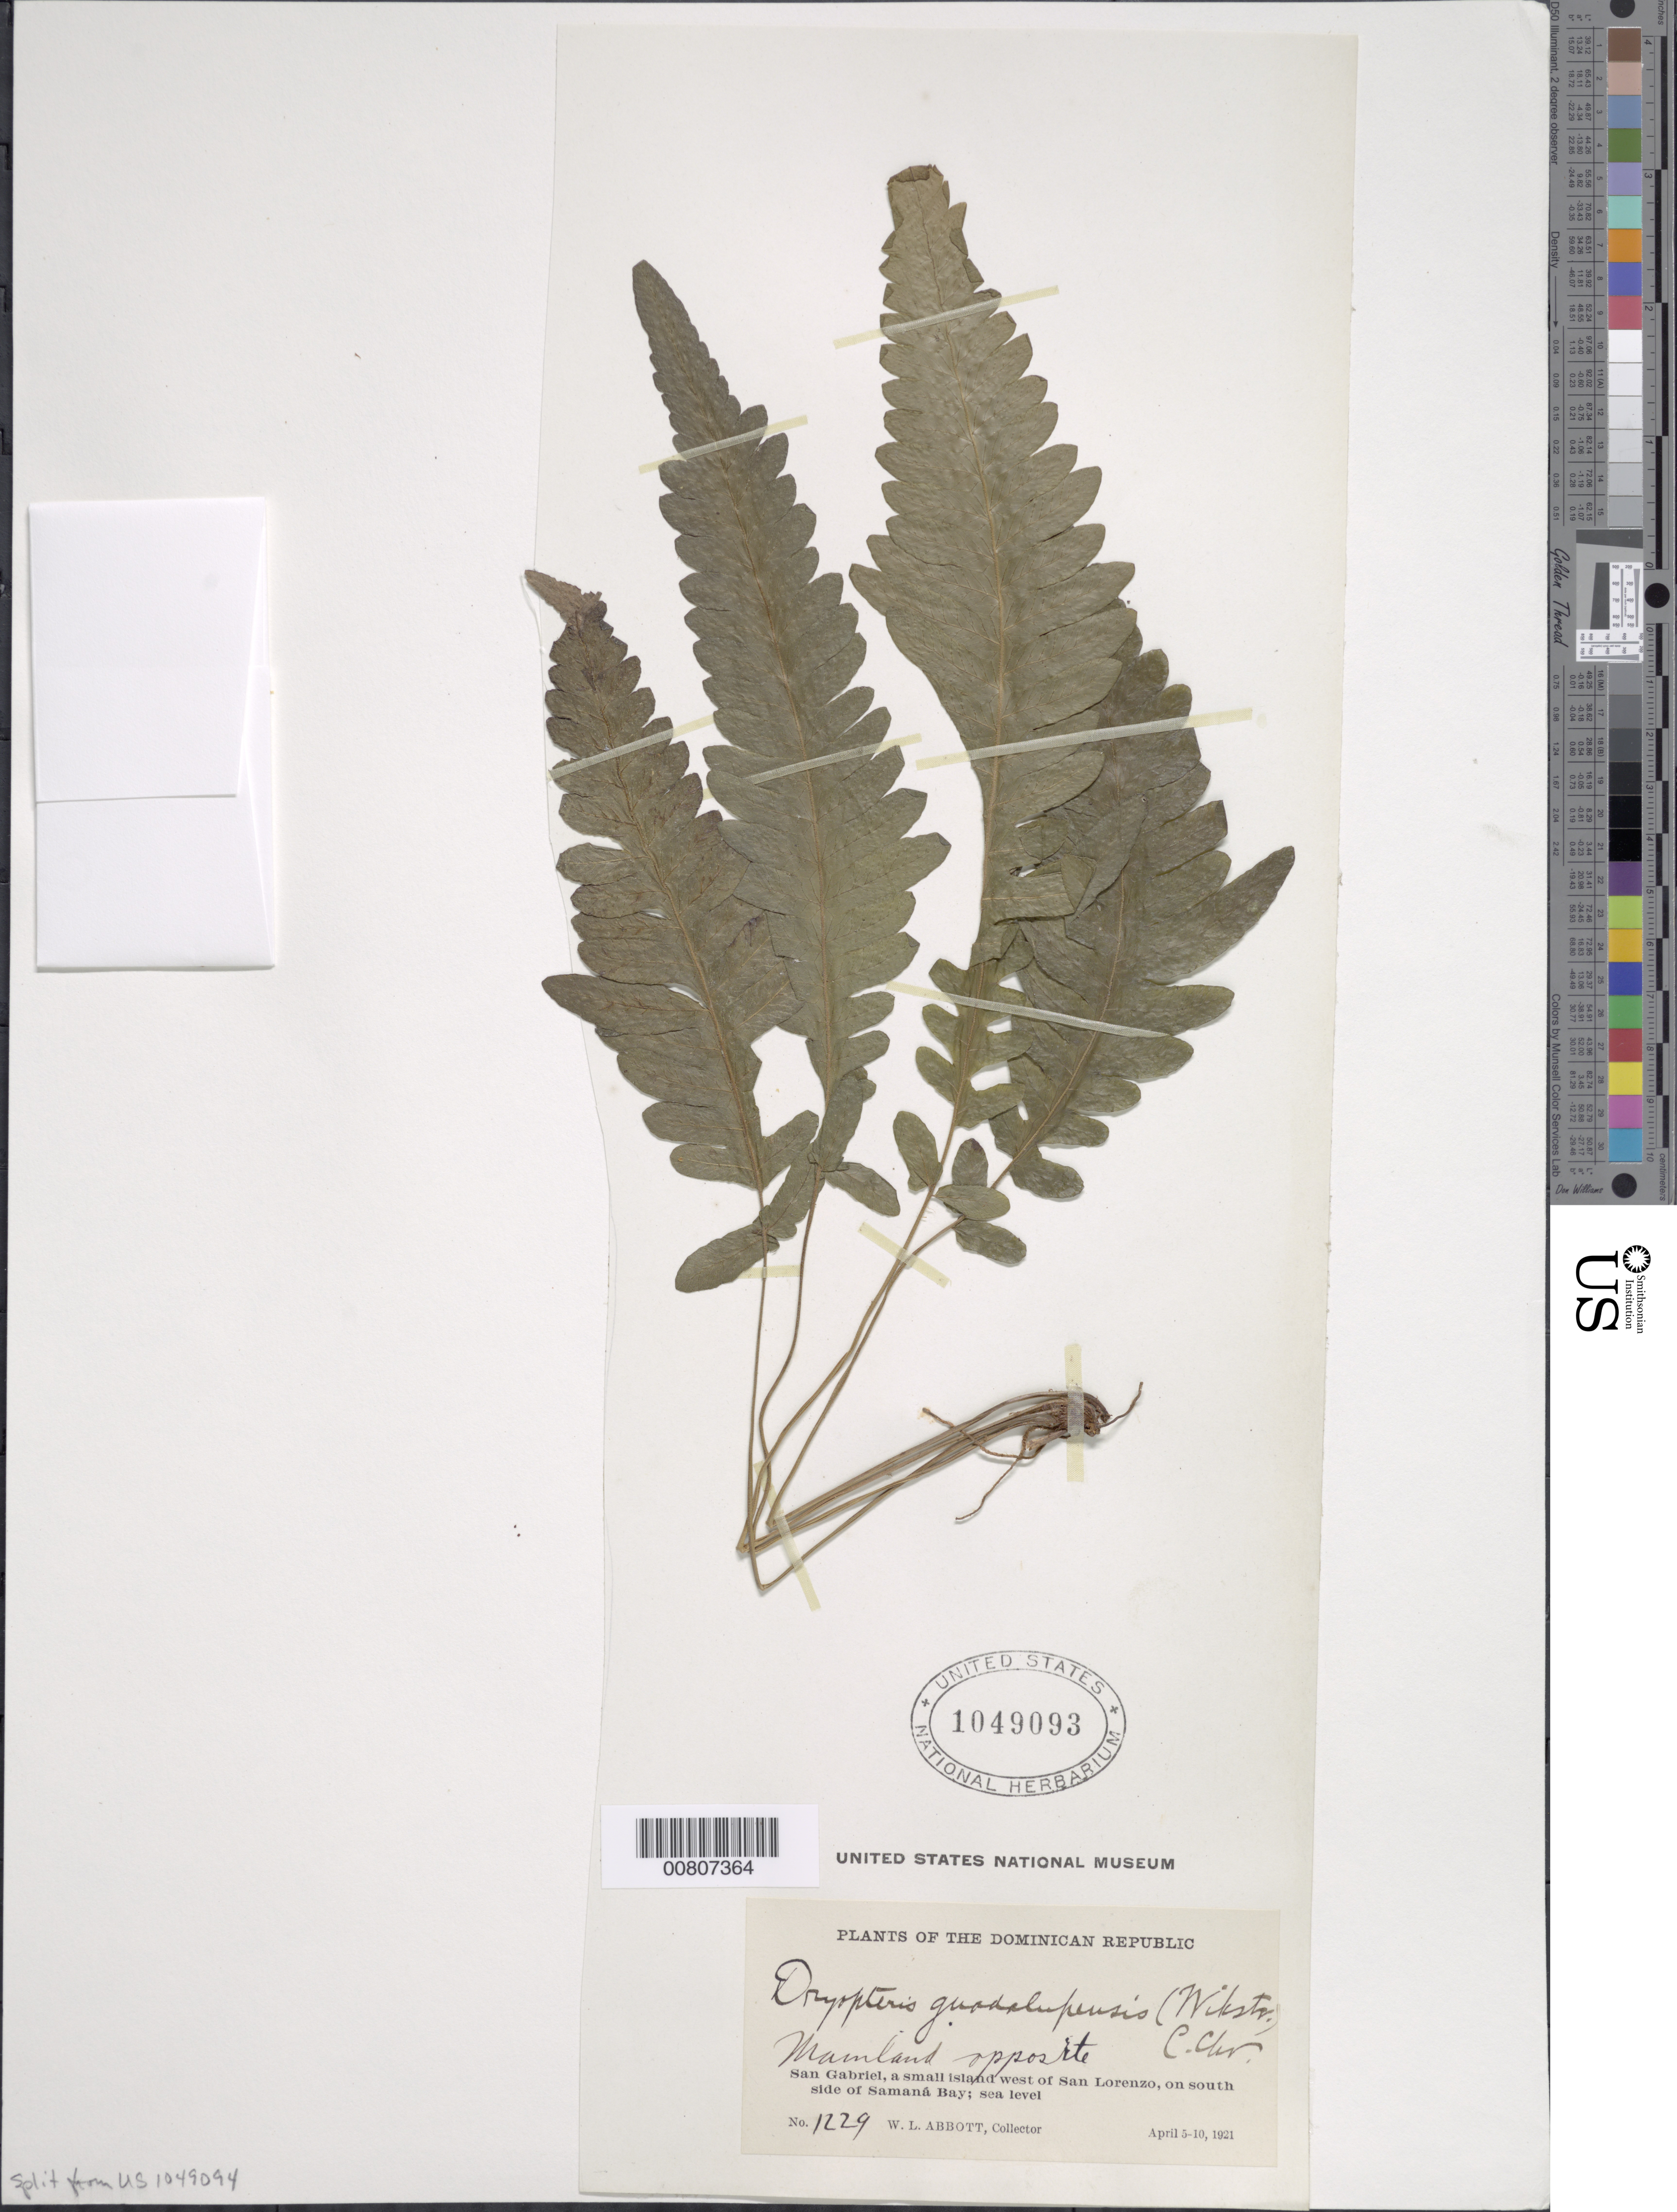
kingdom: Plantae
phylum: Tracheophyta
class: Polypodiopsida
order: Polypodiales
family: Thelypteridaceae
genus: Goniopteris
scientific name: Goniopteris guadelupensis (Wikstr.) comb. nov., ined 2015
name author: (Wikstr.)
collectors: W. L. Abbott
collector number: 1229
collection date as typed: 05 Apr 1921 to 10 Apr 1921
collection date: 1921-04-05/1921-04-10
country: Dominican Republic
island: Hispaniola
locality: San Gabriel, an island W of San Lorenzo, S side of Samaná Bay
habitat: Mainland opposite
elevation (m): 0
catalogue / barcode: US 1049093